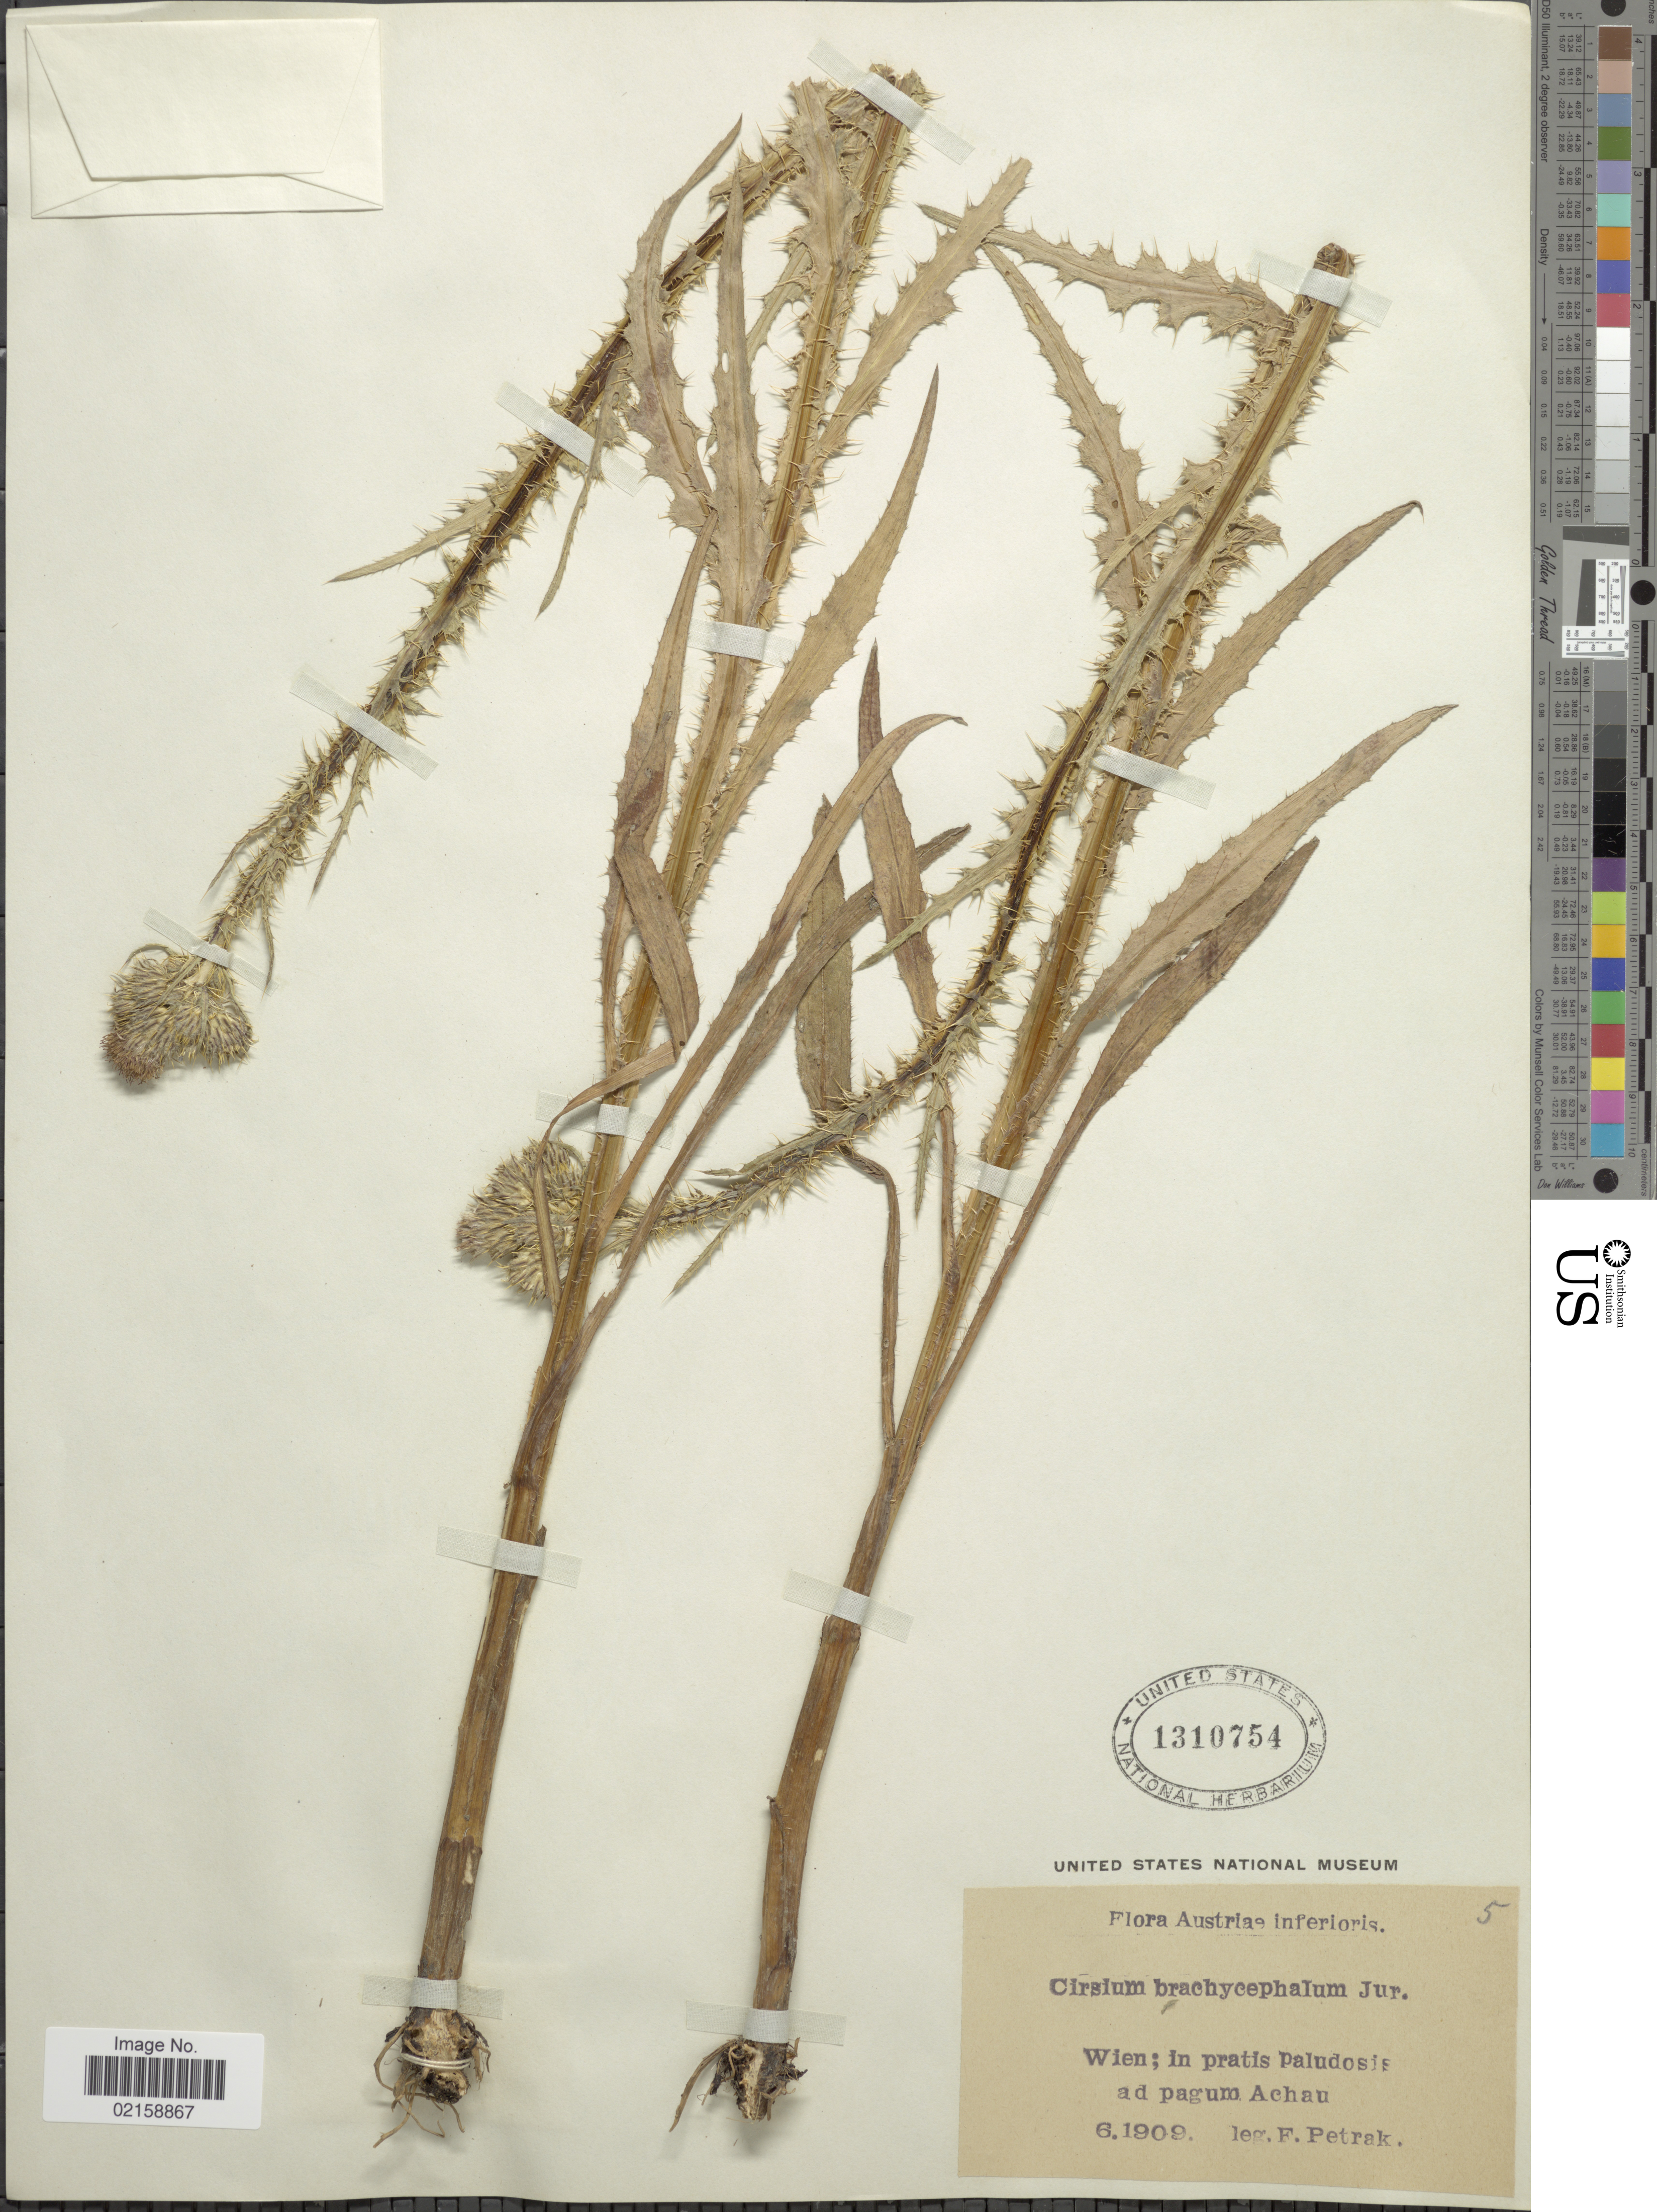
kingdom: Plantae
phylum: Tracheophyta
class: Magnoliopsida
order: Asterales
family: Asteraceae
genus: Cirsium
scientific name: Cirsium brachycephalum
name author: Jur.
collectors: F. Petrak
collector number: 5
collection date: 1909-06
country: Austria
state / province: Wien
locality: In pratis paludosis ad pagum Achau.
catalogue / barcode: US 1310754